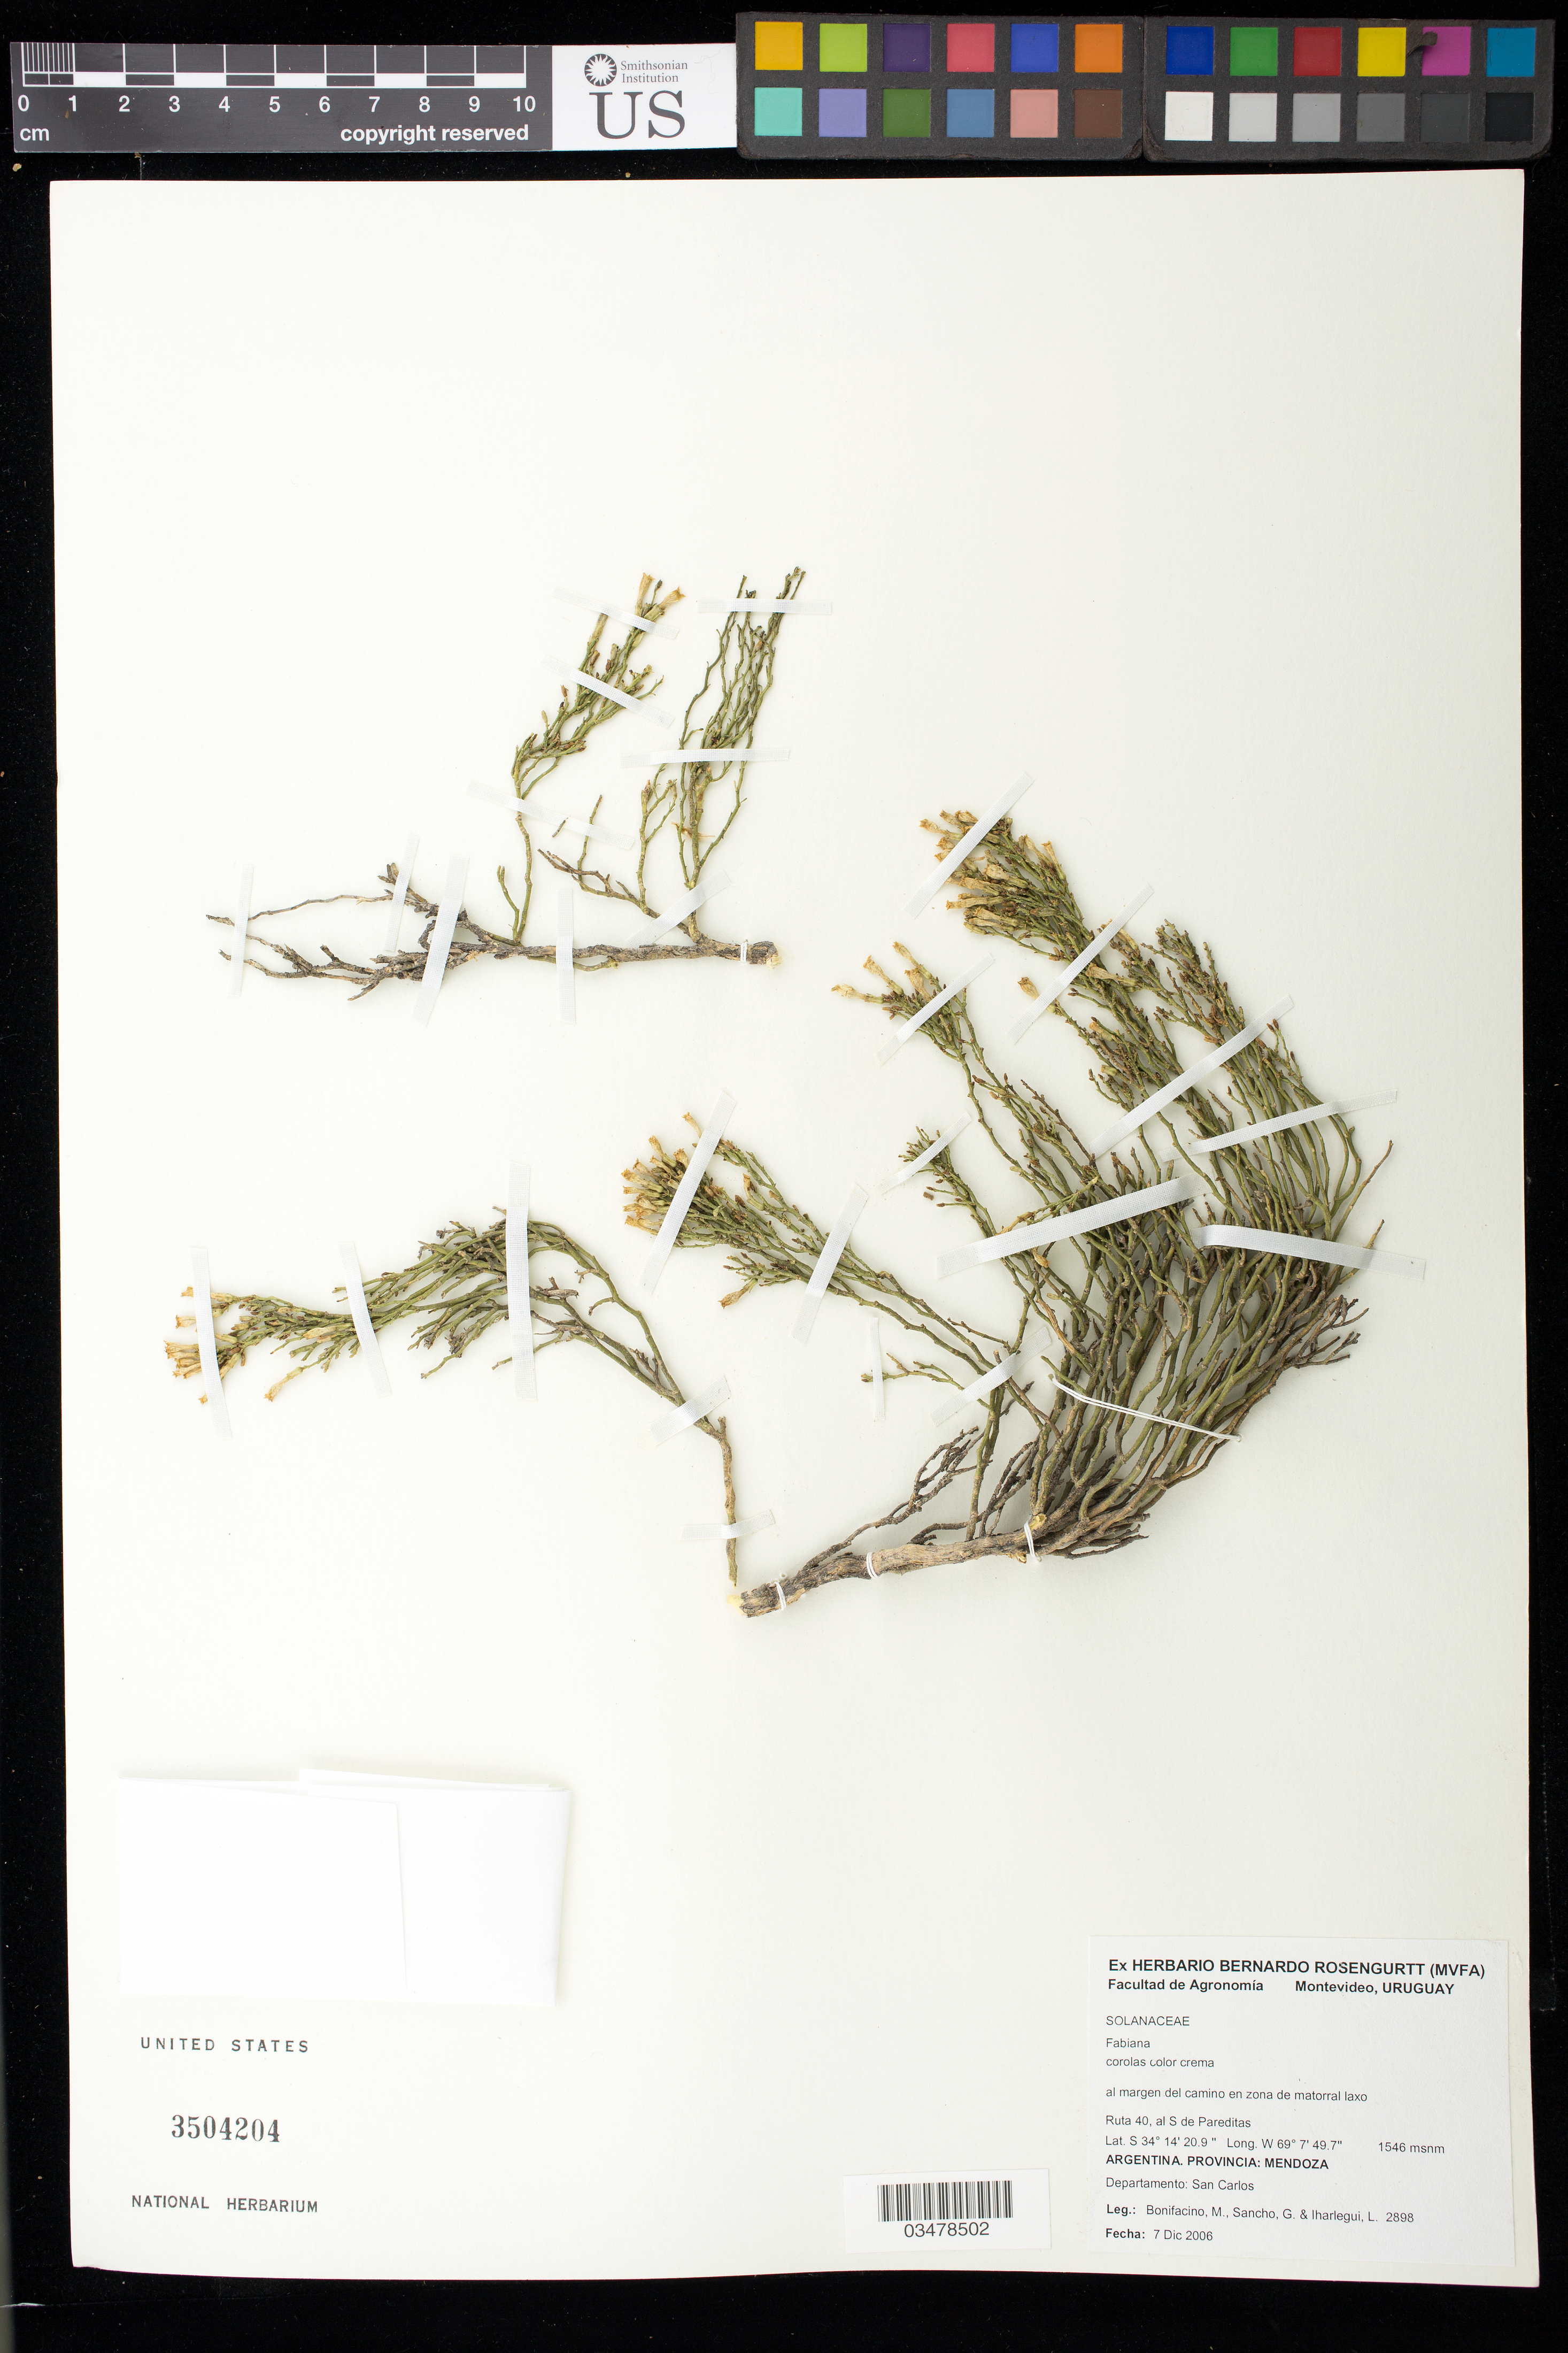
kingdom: Plantae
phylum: Tracheophyta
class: Magnoliopsida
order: Solanales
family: Solanaceae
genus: Fabiana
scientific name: Fabiana sp.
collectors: M. Bonifacino, G. Sancho & L. Iharlegui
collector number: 2898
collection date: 2006-12-07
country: Argentina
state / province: Mendoza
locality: Ruta 40, al S de Pareditas. Departamento: San Carlos.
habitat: Al margen del camino en zona matorral laxo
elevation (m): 1546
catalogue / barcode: US 3504204